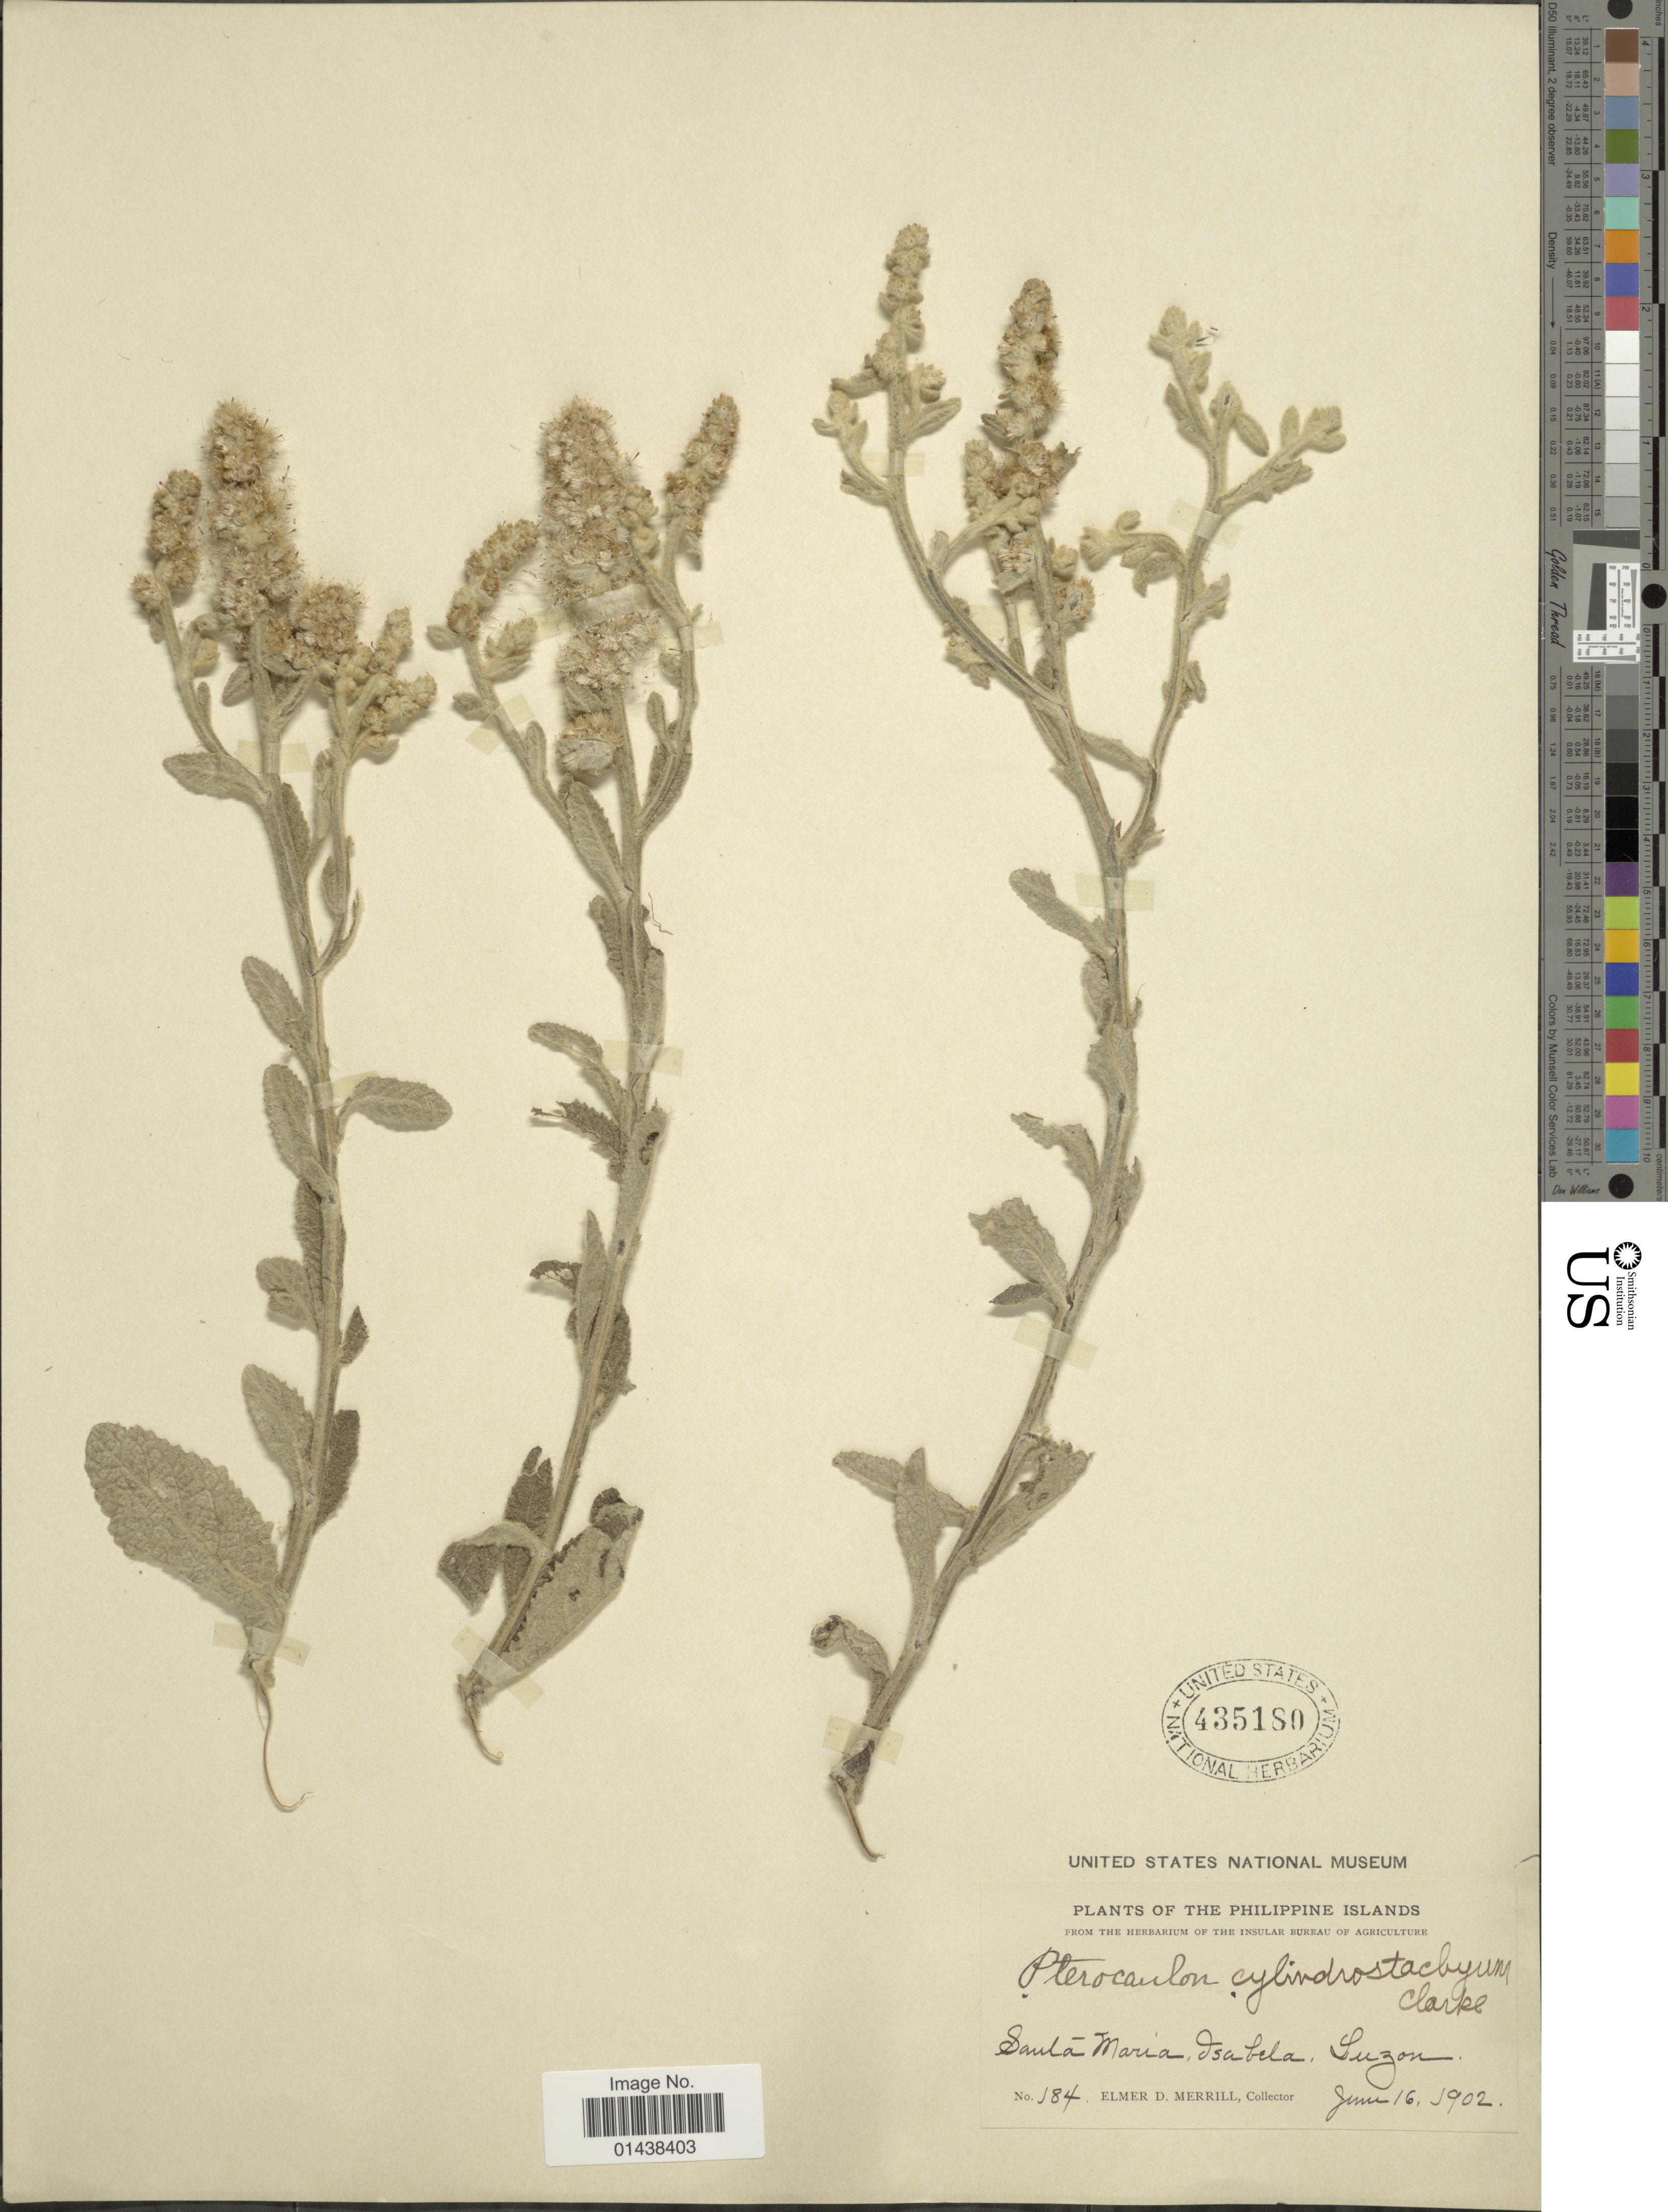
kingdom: Plantae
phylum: Tracheophyta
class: Magnoliopsida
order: Asterales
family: Asteraceae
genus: Pterocaulon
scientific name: Pterocaulon cylindrostachyum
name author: C.B. Clarke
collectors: E. D. Merrill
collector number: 184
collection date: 1902-06-16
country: Philippines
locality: Santa Maria, Isabela, Luzon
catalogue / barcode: US 435180